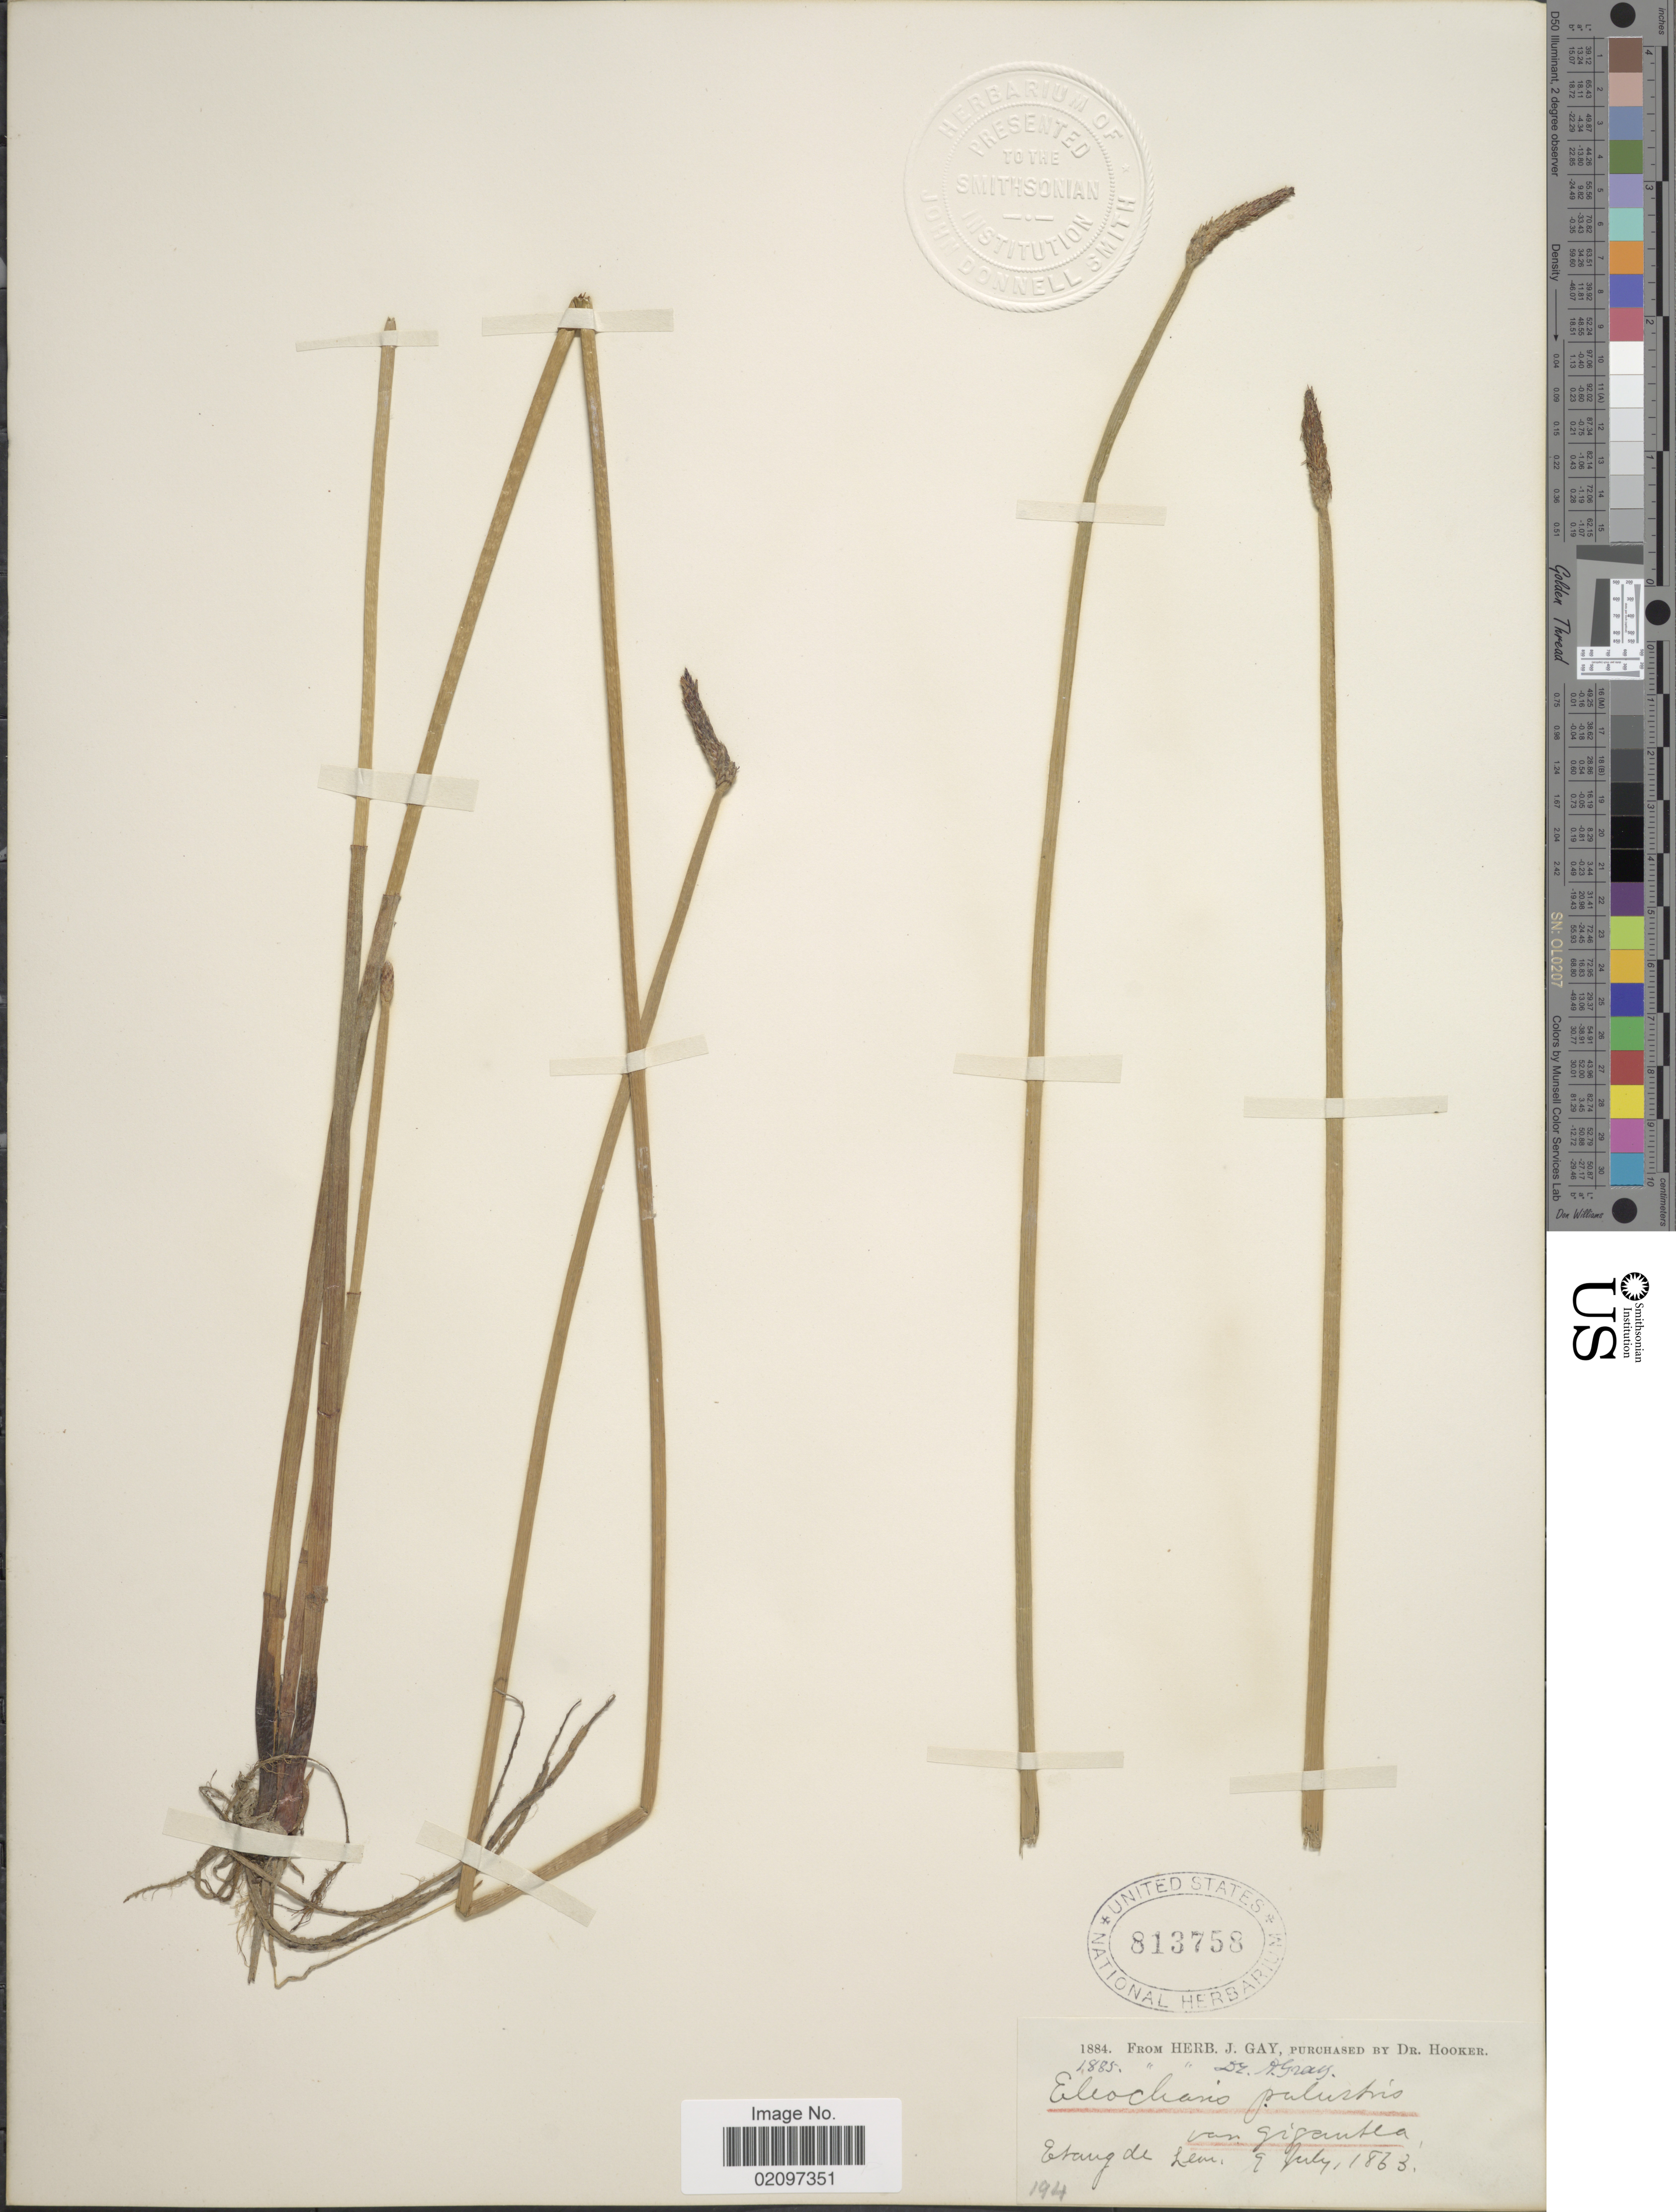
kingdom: Plantae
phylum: Tracheophyta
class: Liliopsida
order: Poales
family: Cyperaceae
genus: Eleocharis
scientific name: Eleocharis palustris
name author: (L.) Roem. & Schult.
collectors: ex herb. J. Gay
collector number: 194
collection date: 1863-07-09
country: France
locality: Etang de Leon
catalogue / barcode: US 813758